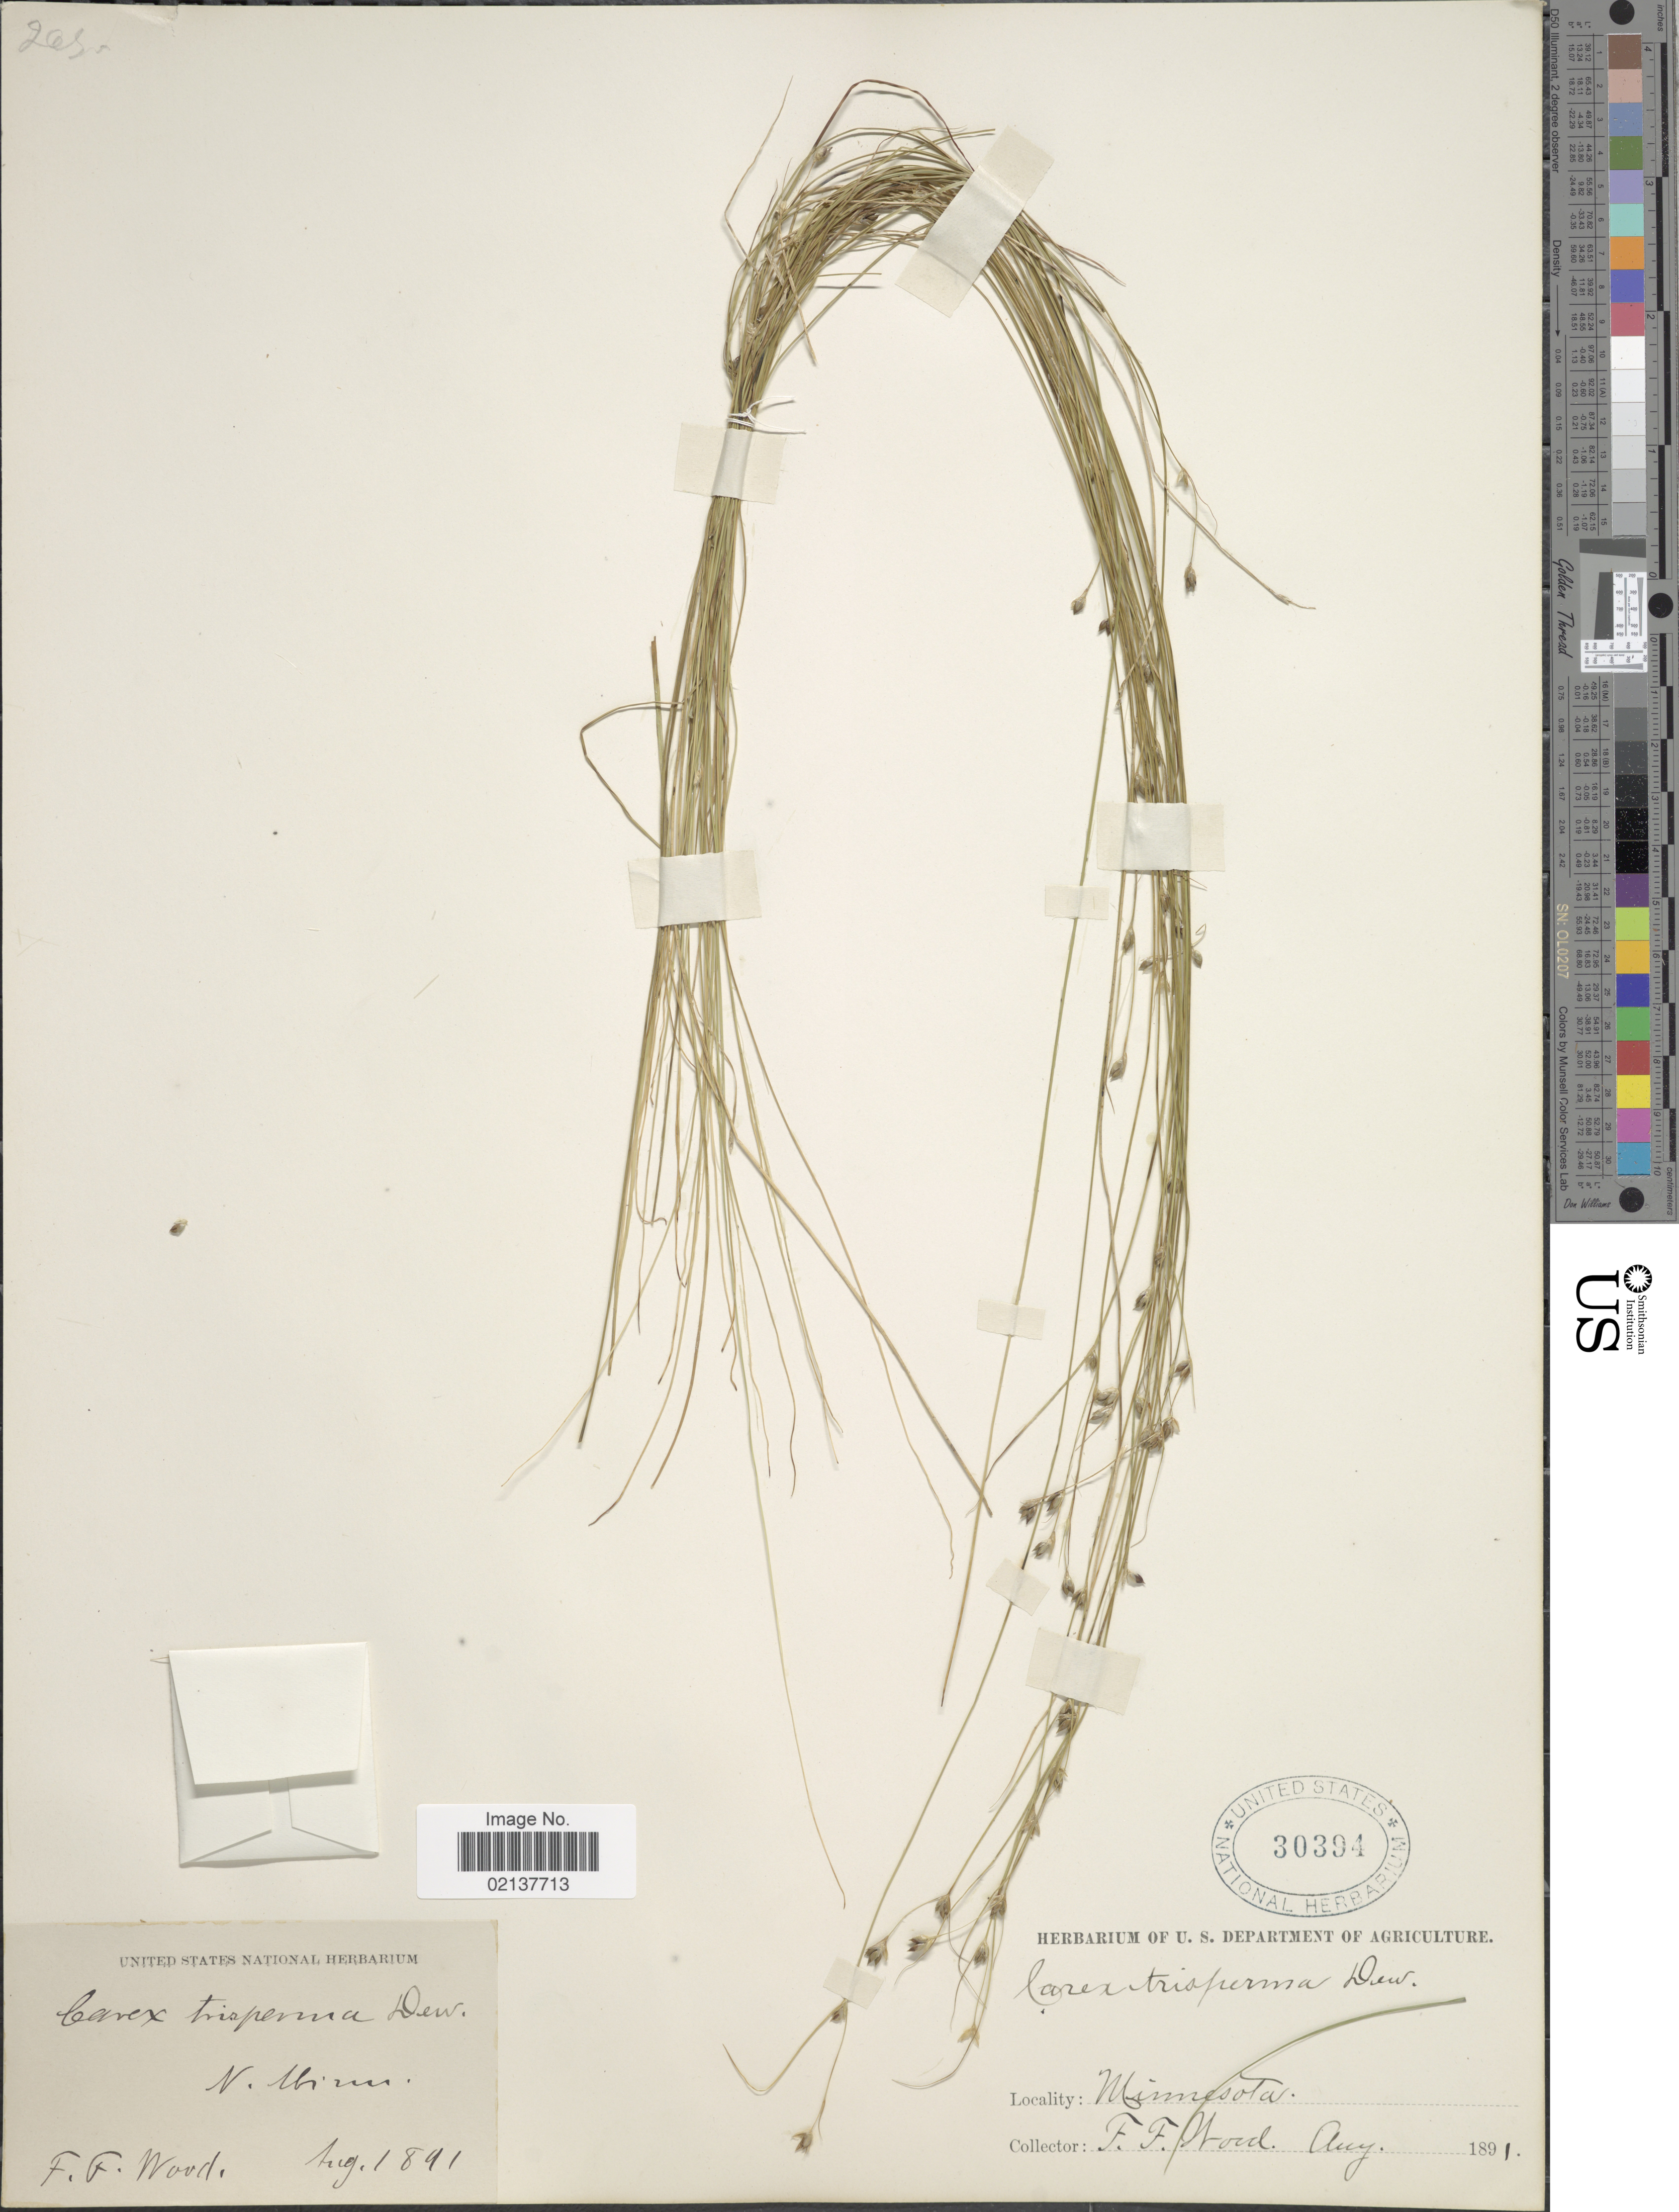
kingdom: Plantae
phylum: Tracheophyta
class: Liliopsida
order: Poales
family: Cyperaceae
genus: Carex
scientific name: Carex trisperma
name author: Dewey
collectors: F. Wood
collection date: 1891-08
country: United States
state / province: Minnesota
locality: N. Minn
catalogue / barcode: US 30394